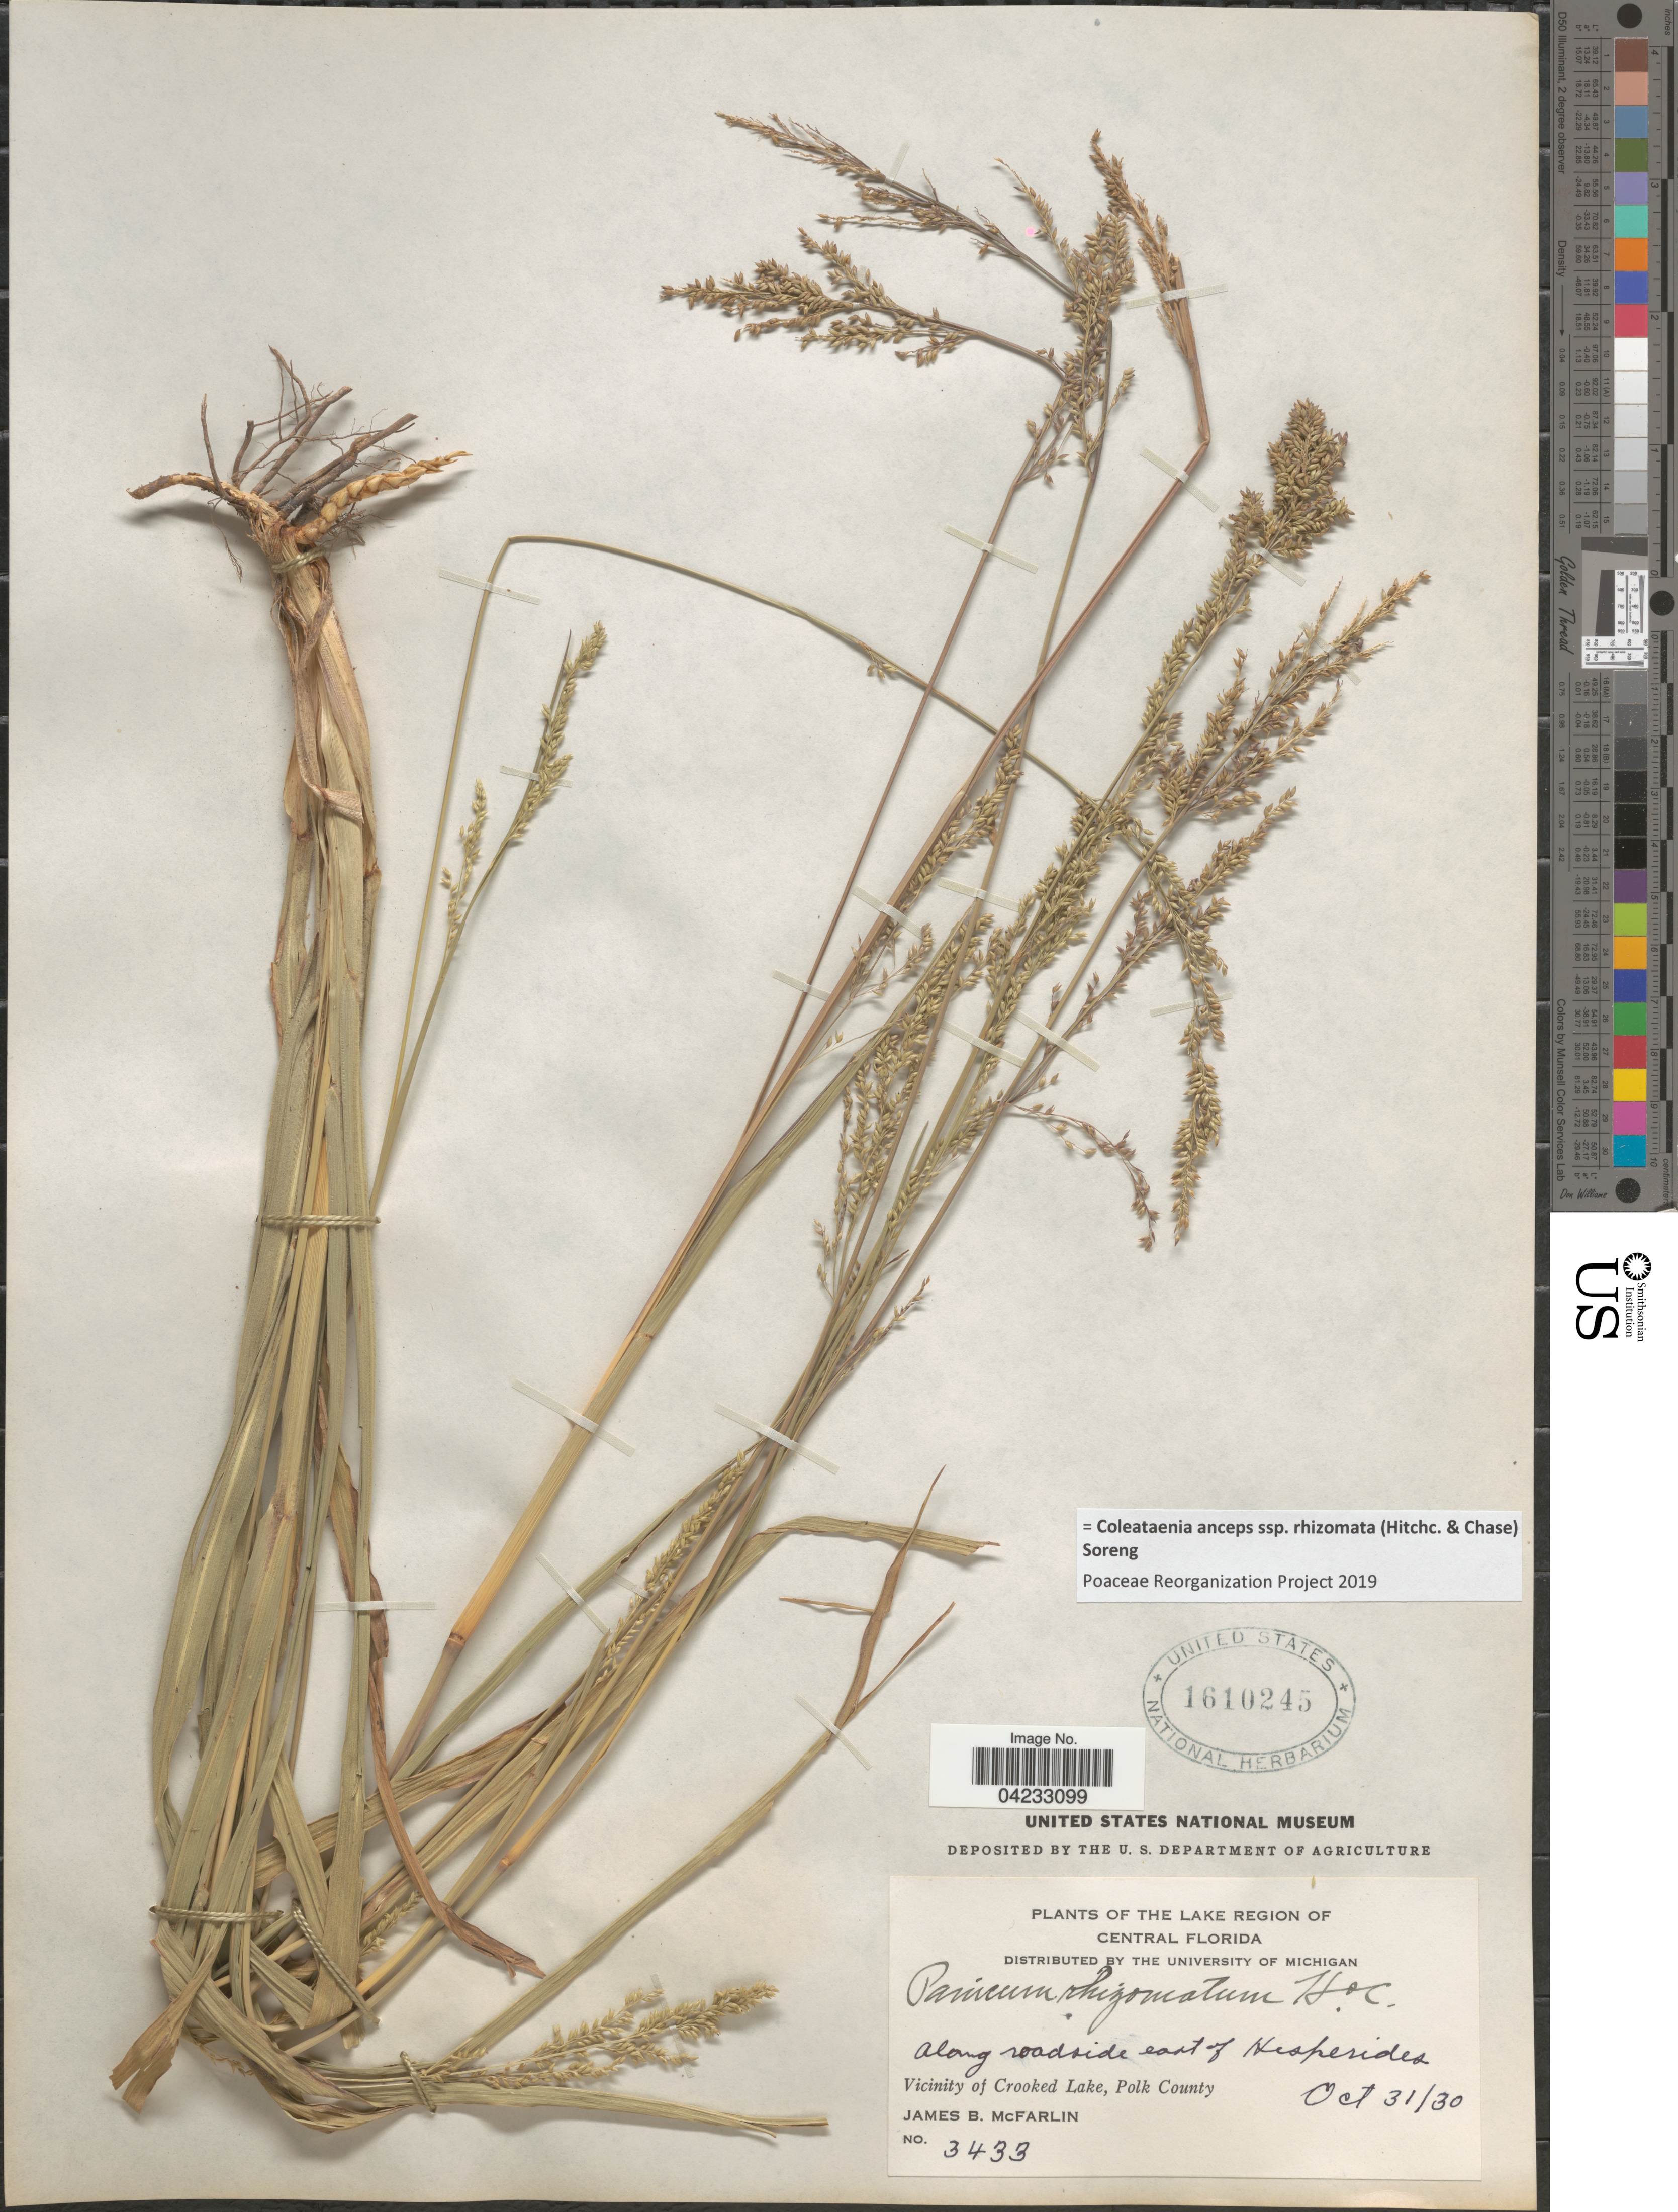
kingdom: Plantae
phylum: Tracheophyta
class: Liliopsida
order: Poales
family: Poaceae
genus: Coleataenia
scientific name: Coleataenia anceps subsp. rhizomata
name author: (Hitchc. & Chase) Soreng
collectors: J. McFarlin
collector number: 3433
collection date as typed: Transcribed d/m/y: 31/10/30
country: United States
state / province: Florida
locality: The Lake Region of Central Florida. Along roadside east of Hesperides. Vicinity of Crooked Lake, Polk County.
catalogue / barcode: US 1610245